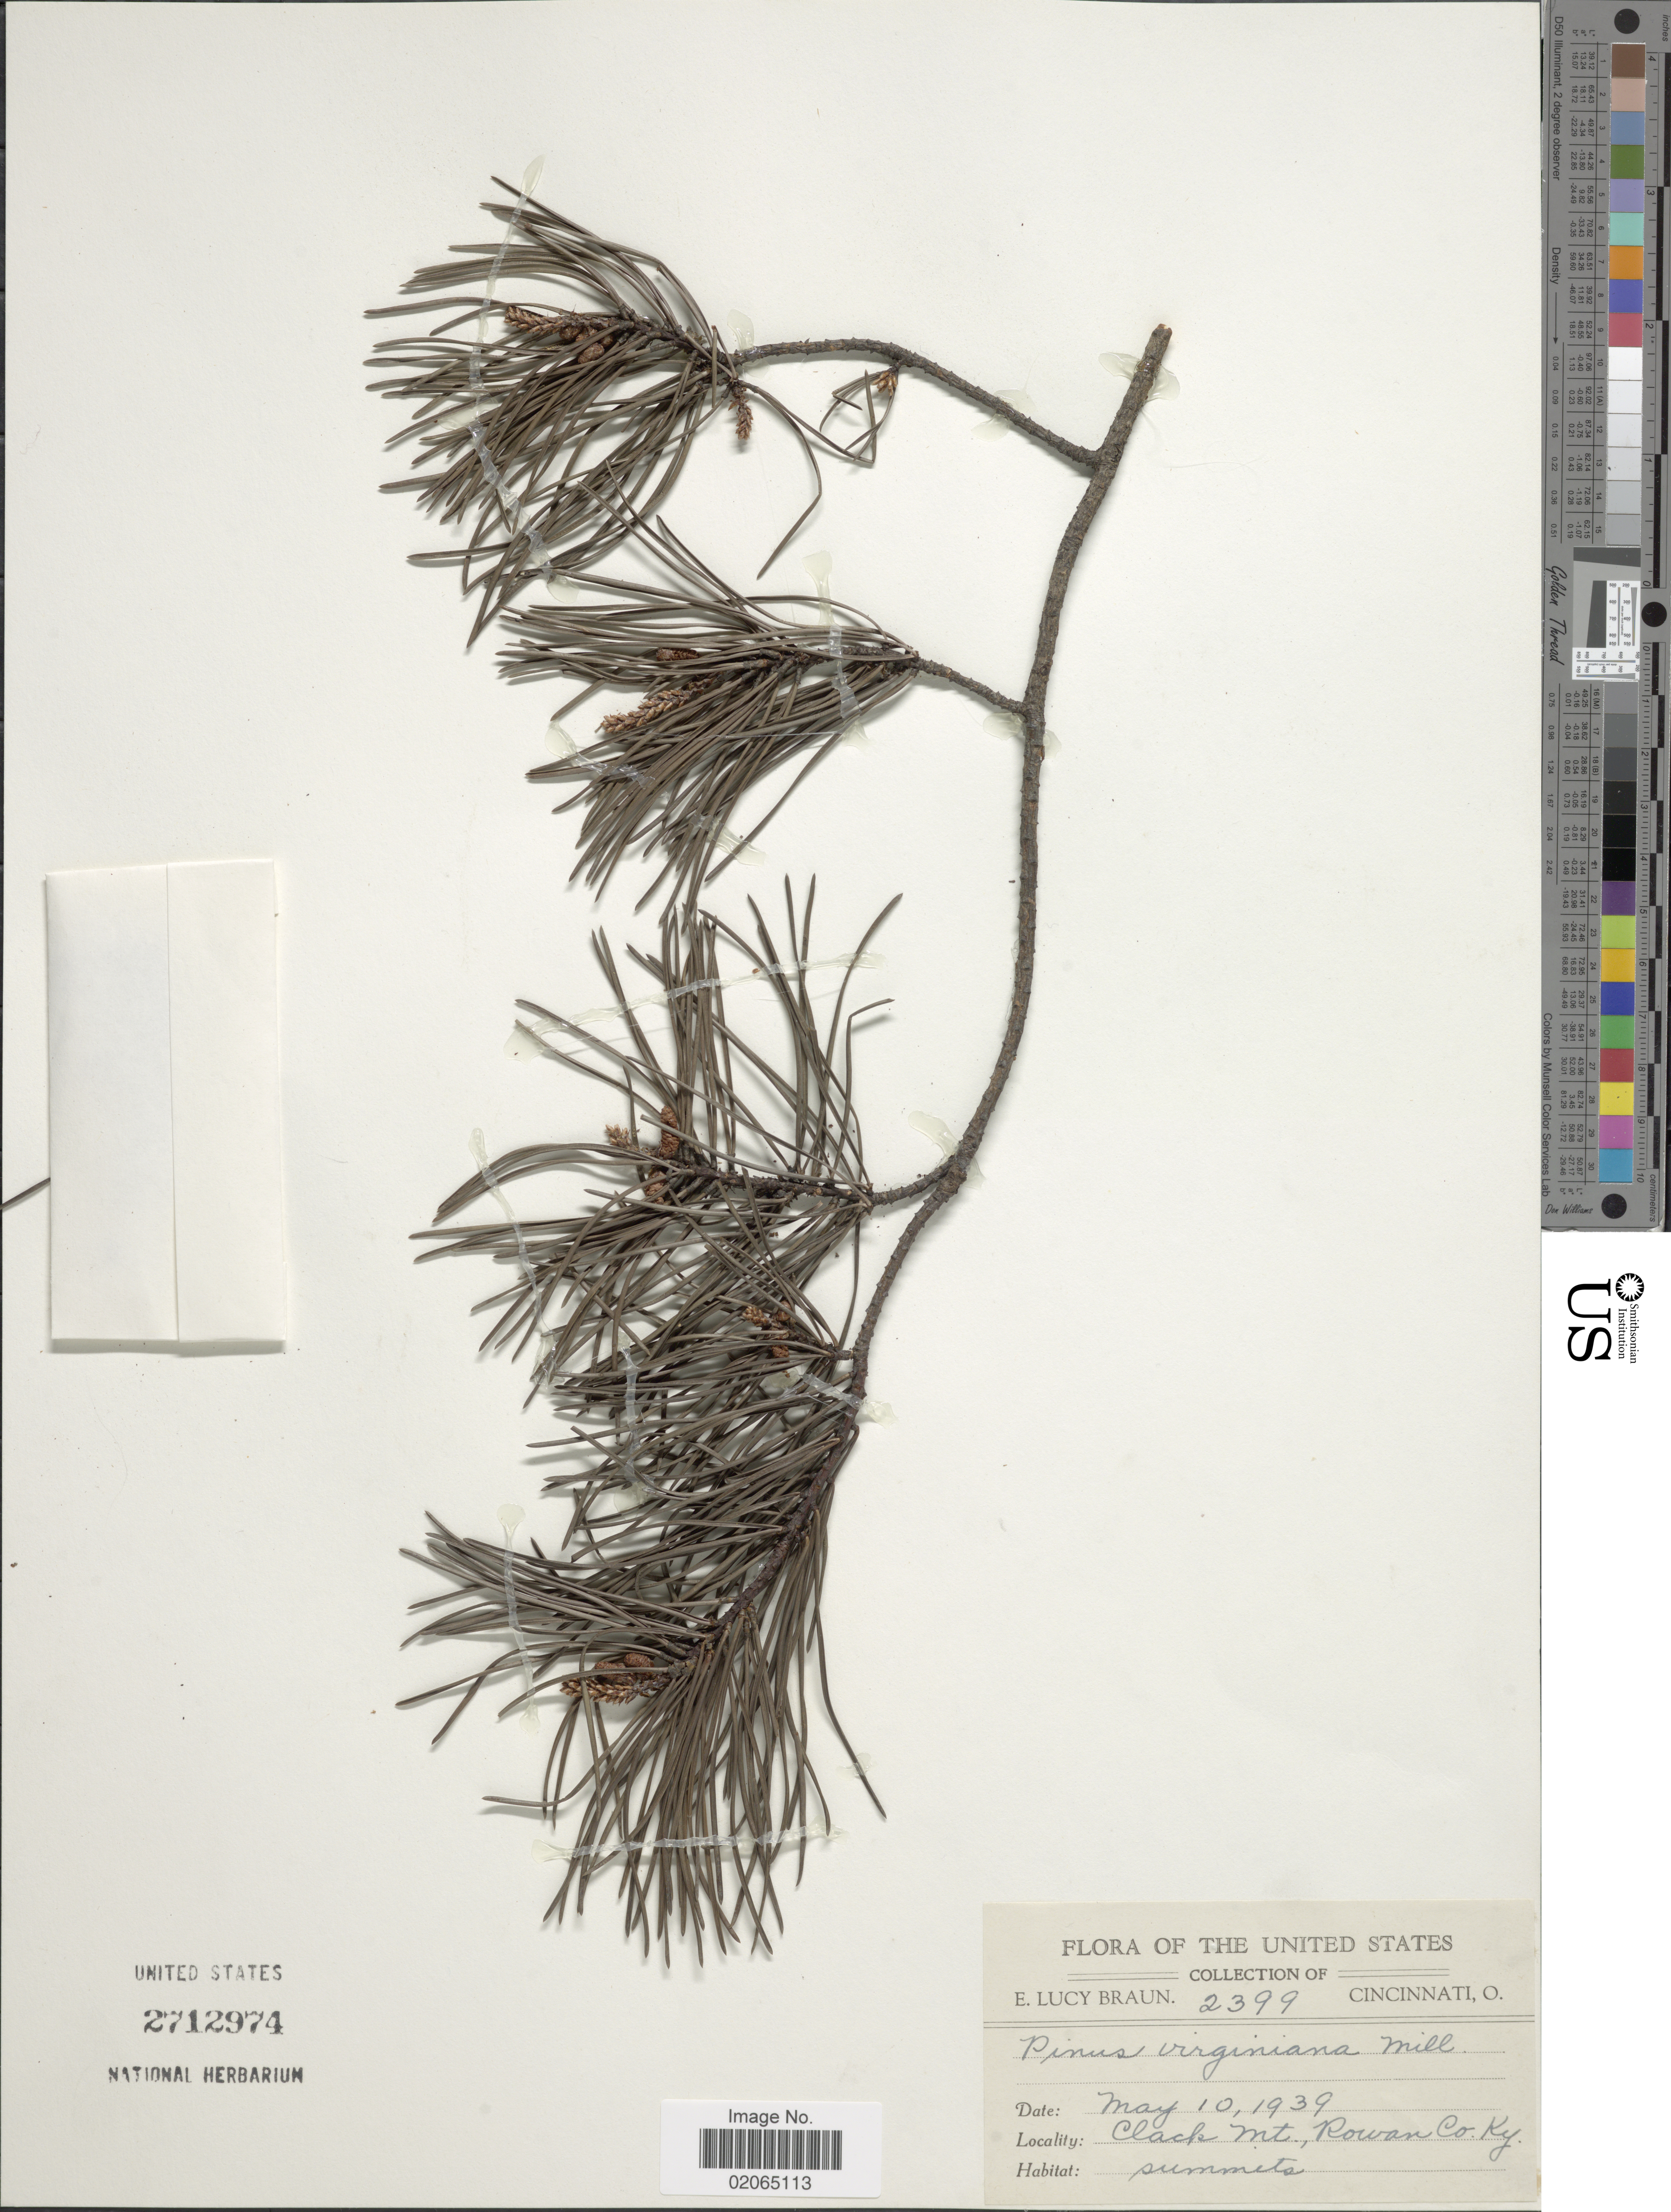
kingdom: Plantae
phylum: Tracheophyta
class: Pinopsida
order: Pinales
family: Pinaceae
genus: Pinus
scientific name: Pinus virginiana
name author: Mill.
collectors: E. L. Braun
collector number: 2399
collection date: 1939-05-10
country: United States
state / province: Kentucky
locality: Clack Mt. Rowan Co.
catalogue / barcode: US 2712974